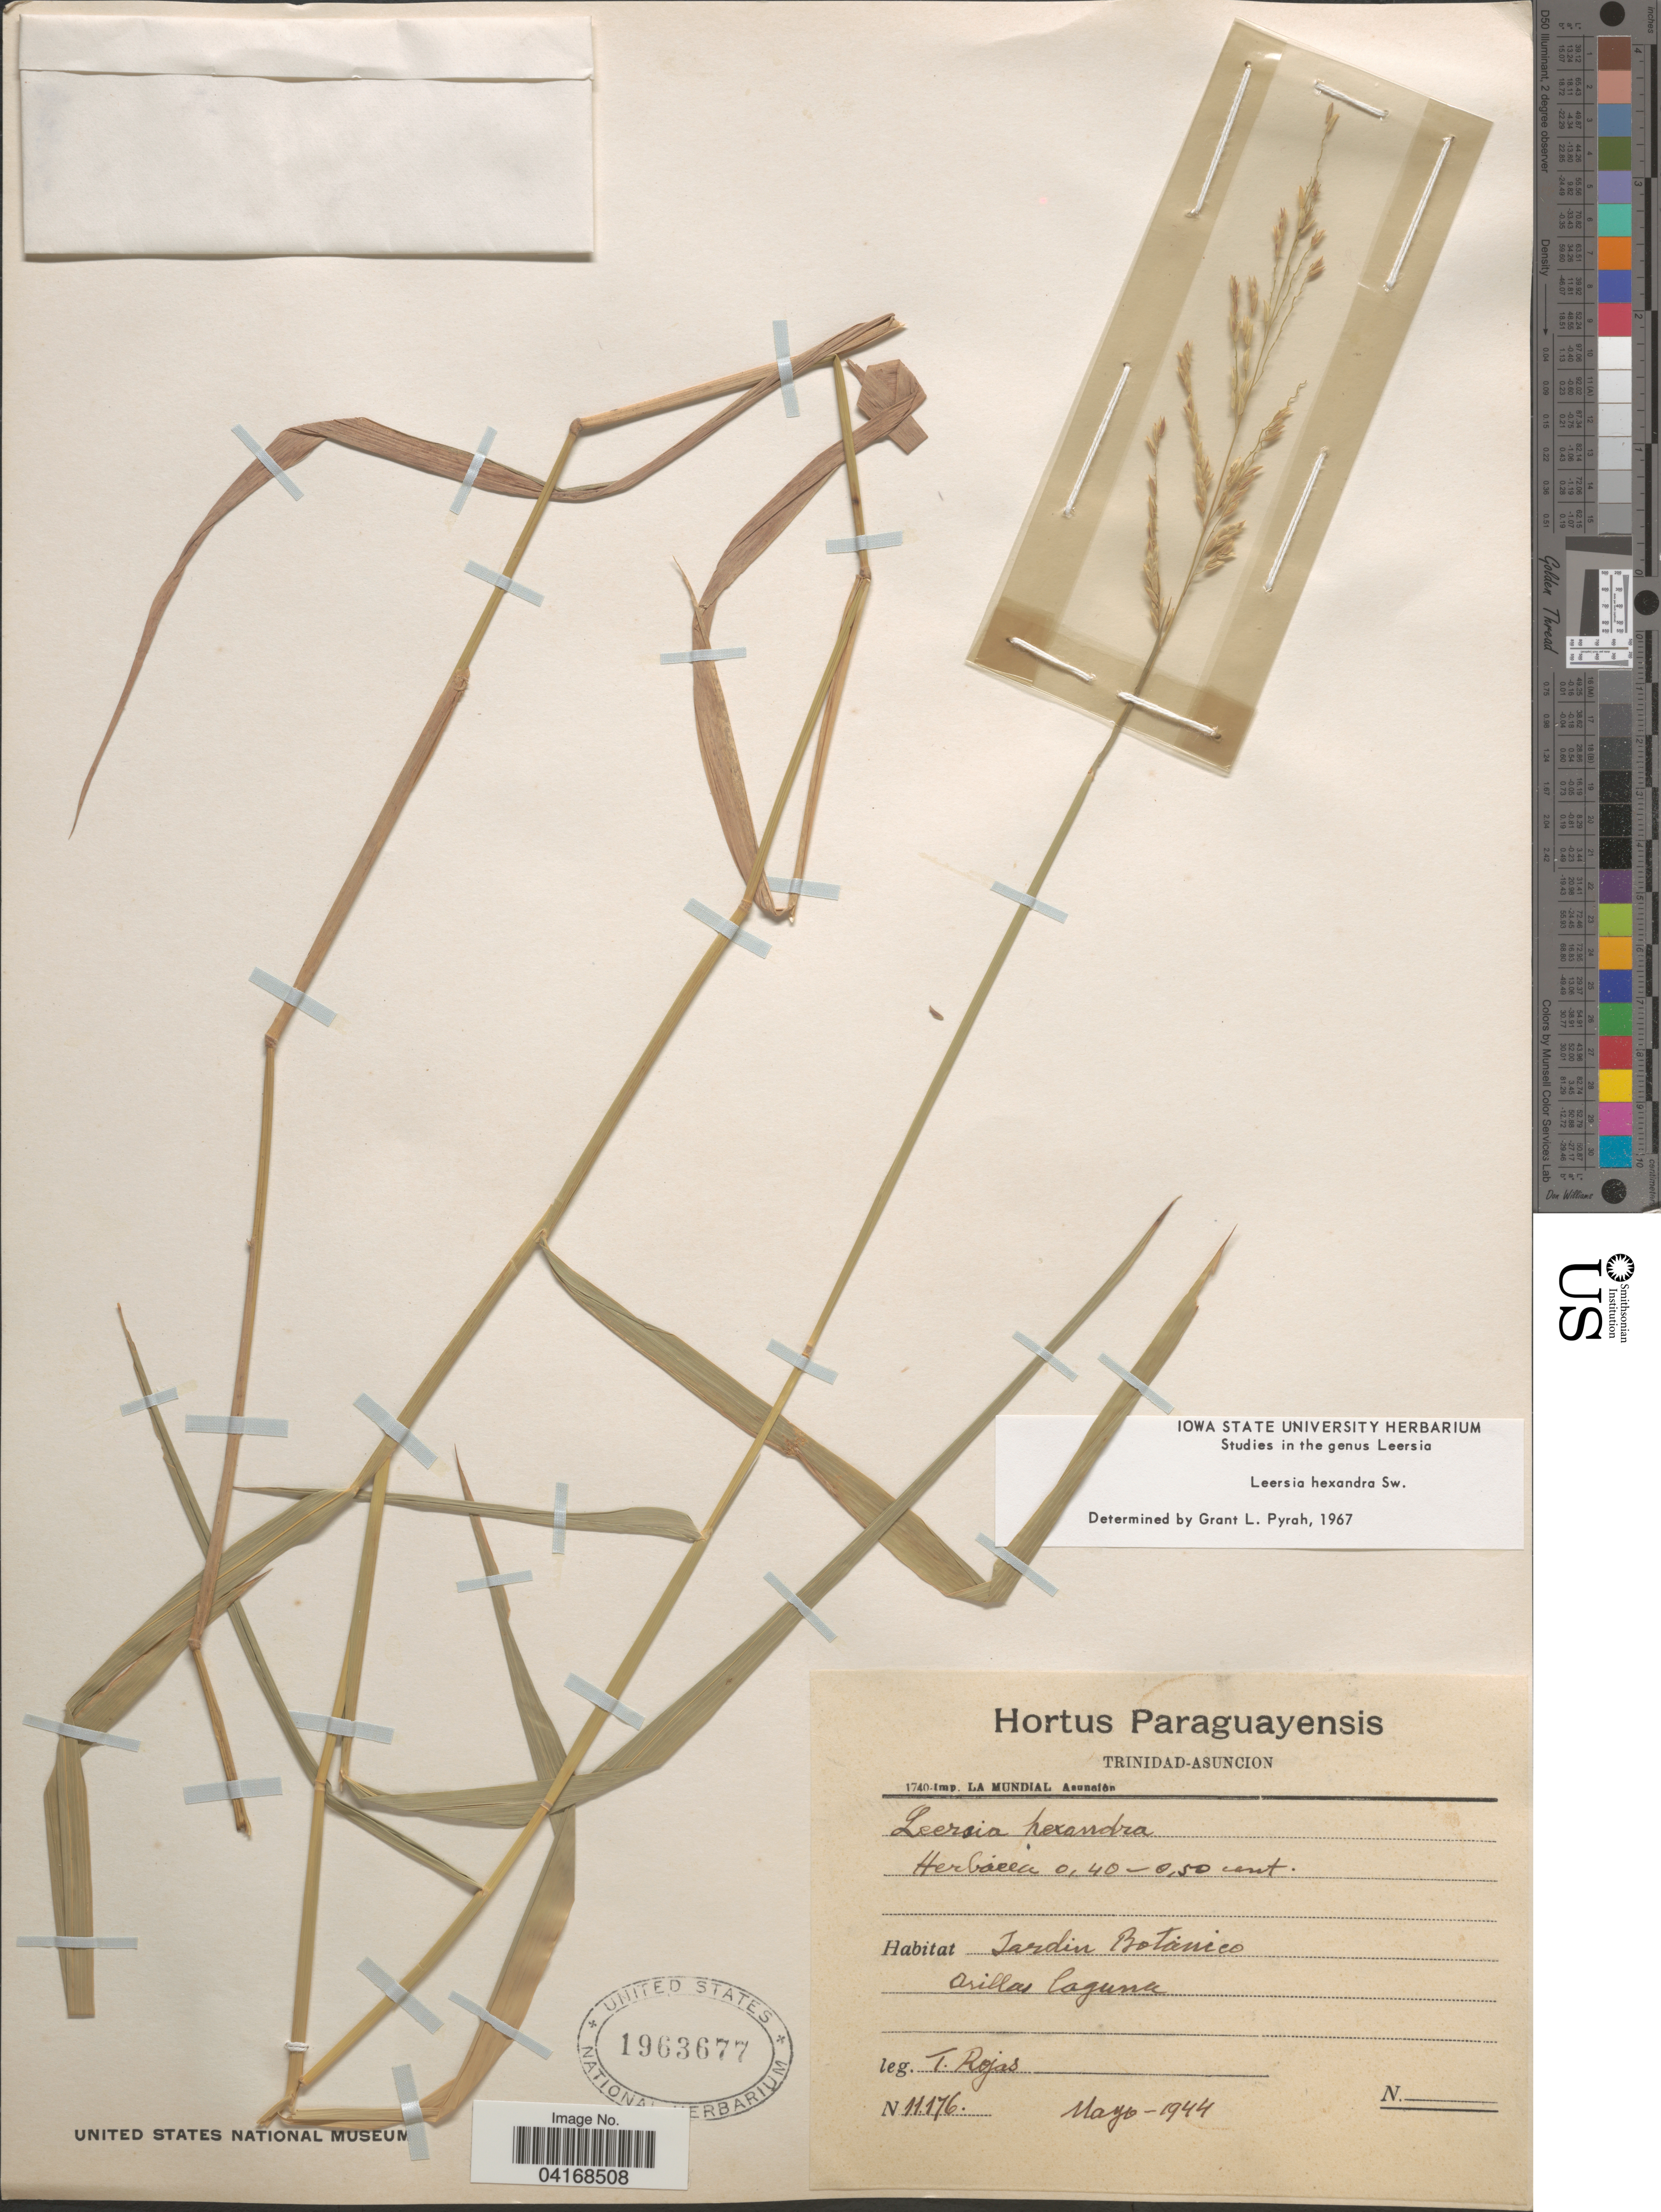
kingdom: Plantae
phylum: Tracheophyta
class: Liliopsida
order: Poales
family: Poaceae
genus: Leersia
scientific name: Leersia hexandra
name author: Sw.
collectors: T. Rojas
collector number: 11176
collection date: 1944-05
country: Paraguay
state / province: Asuncion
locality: Trinidad-Asuncion. Jardin Botánico. Orillas laguna.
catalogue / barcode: US 1963677